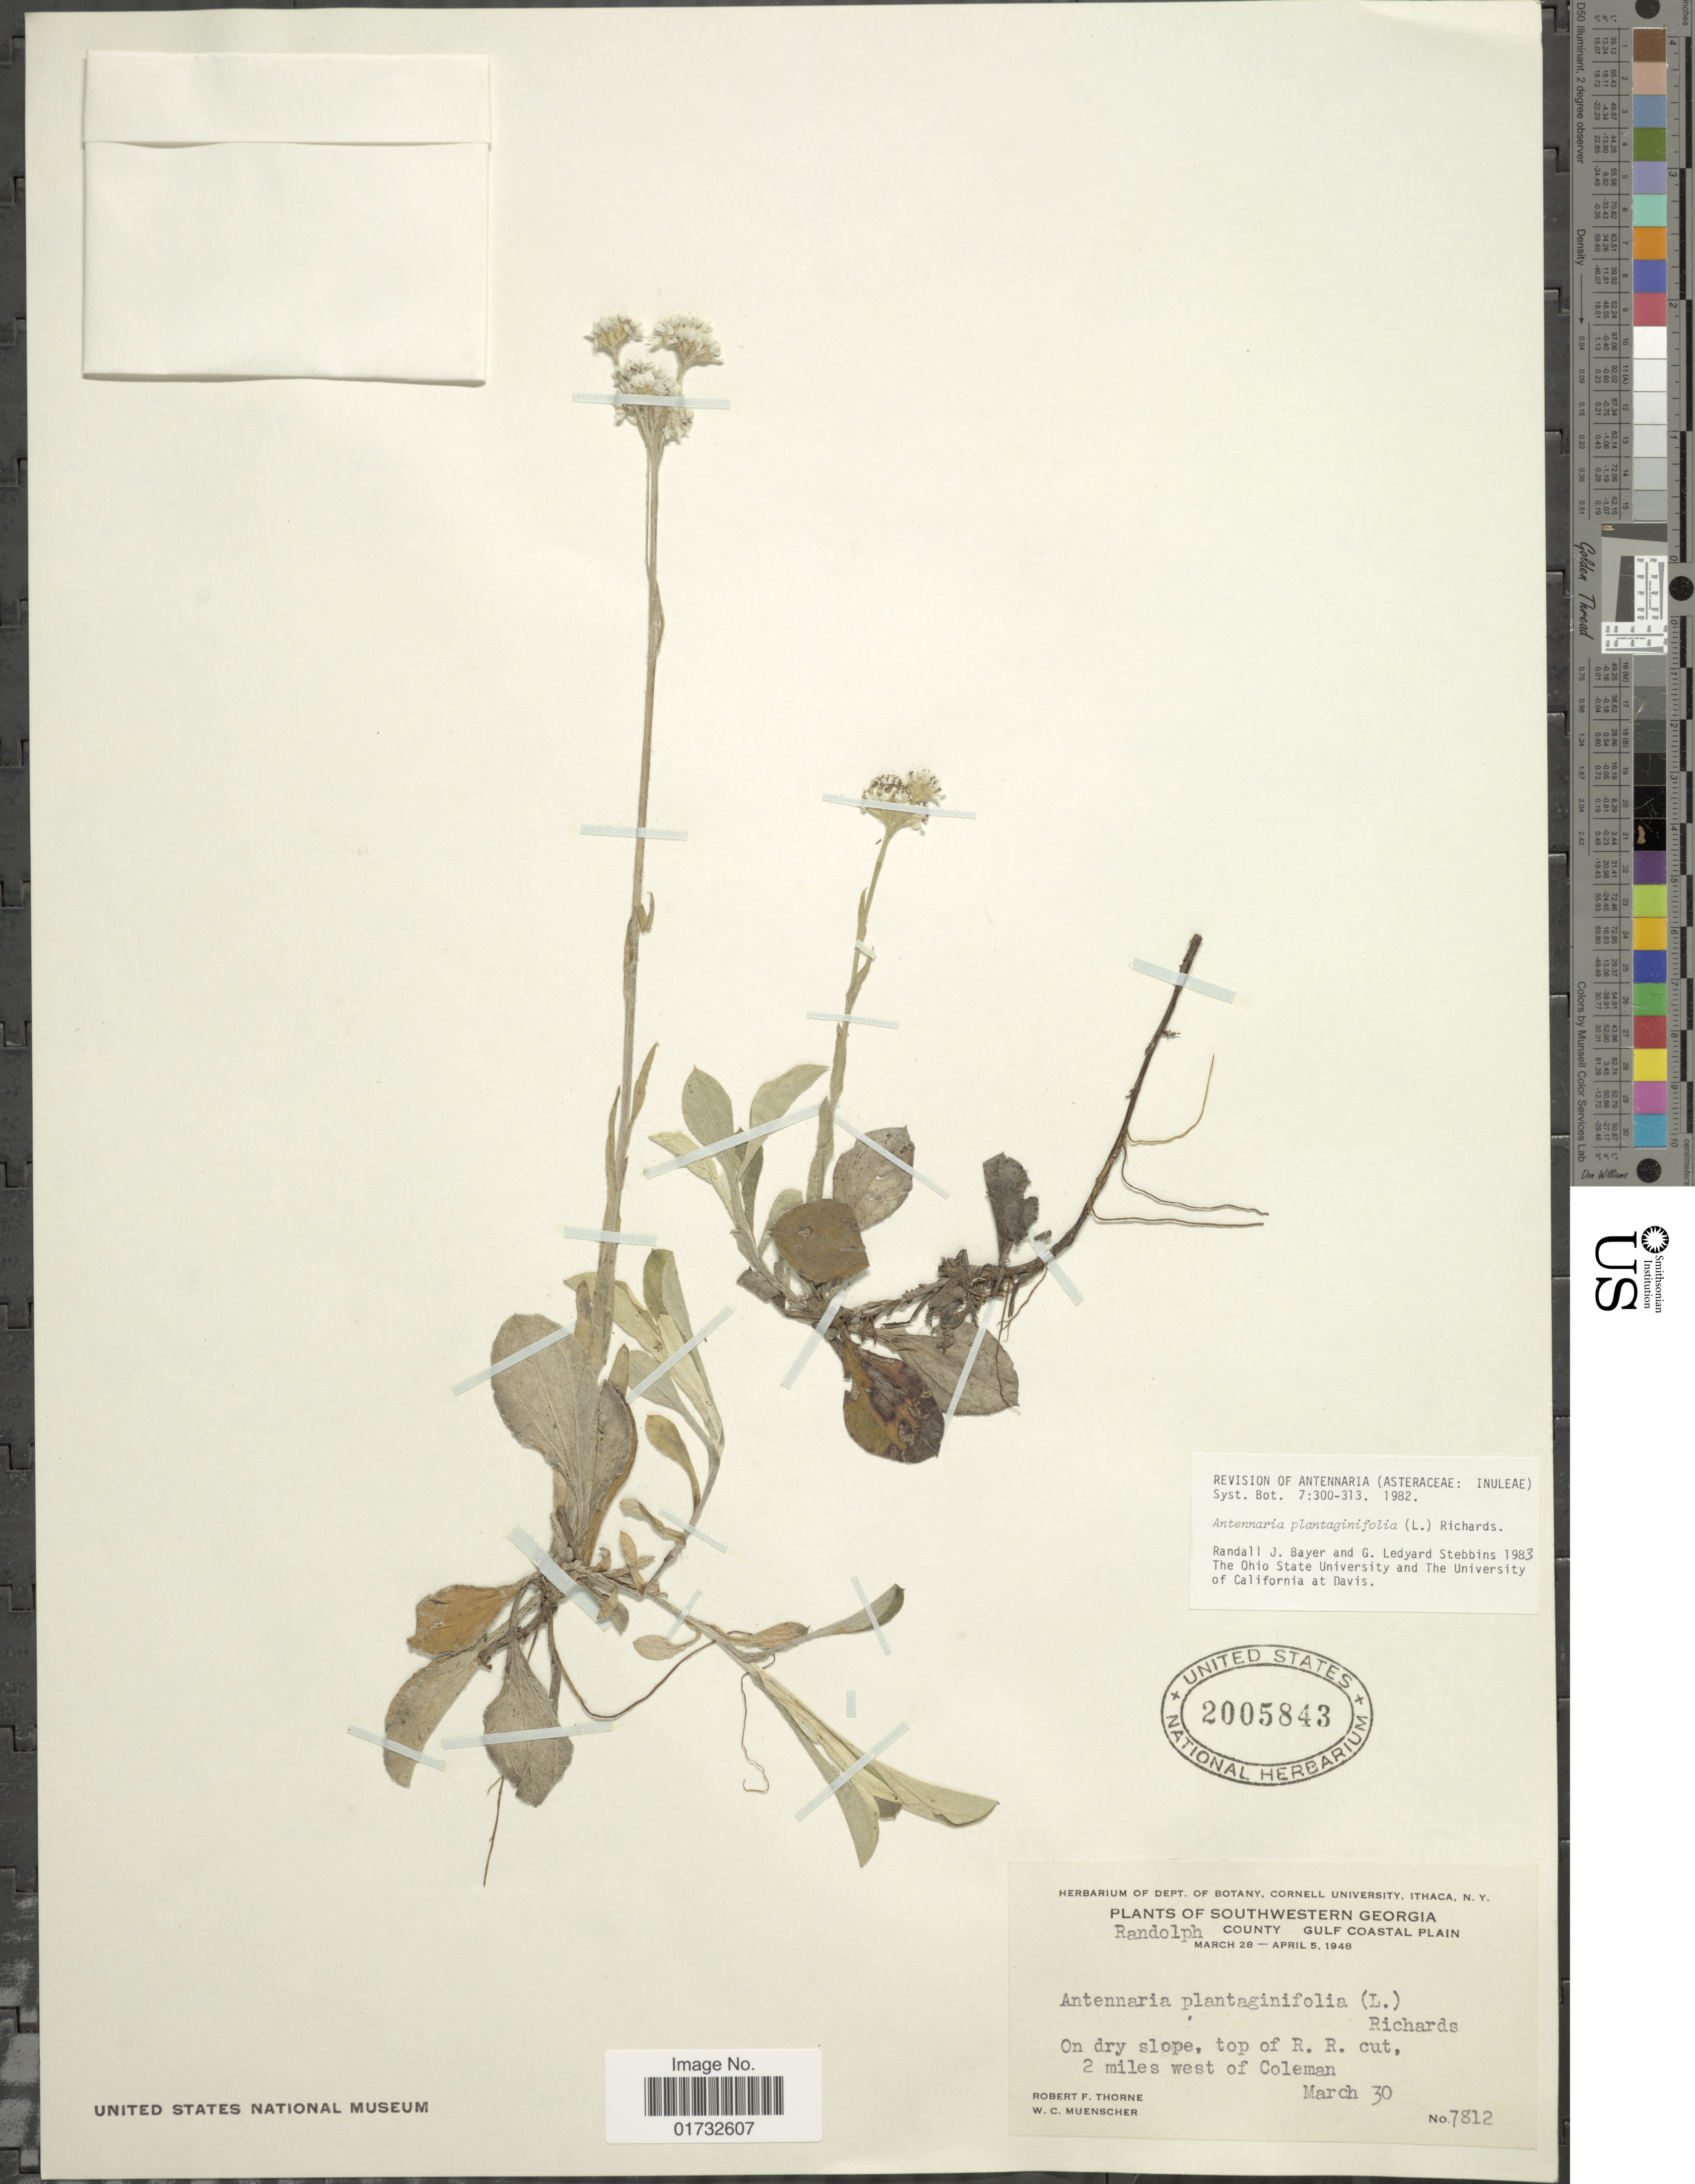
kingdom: Plantae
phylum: Tracheophyta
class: Magnoliopsida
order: Asterales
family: Asteraceae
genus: Antennaria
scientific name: Antennaria plantaginifolia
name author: (L.) Richardson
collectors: R. F. Thorne & W. Muenscher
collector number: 7812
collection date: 1948-03-30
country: United States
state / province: Georgia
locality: Southwestern Georgia. Randolph County. Gulf Coastal Plain. top R. R. cut, 2 miles west of Coleman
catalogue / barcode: US 2005843